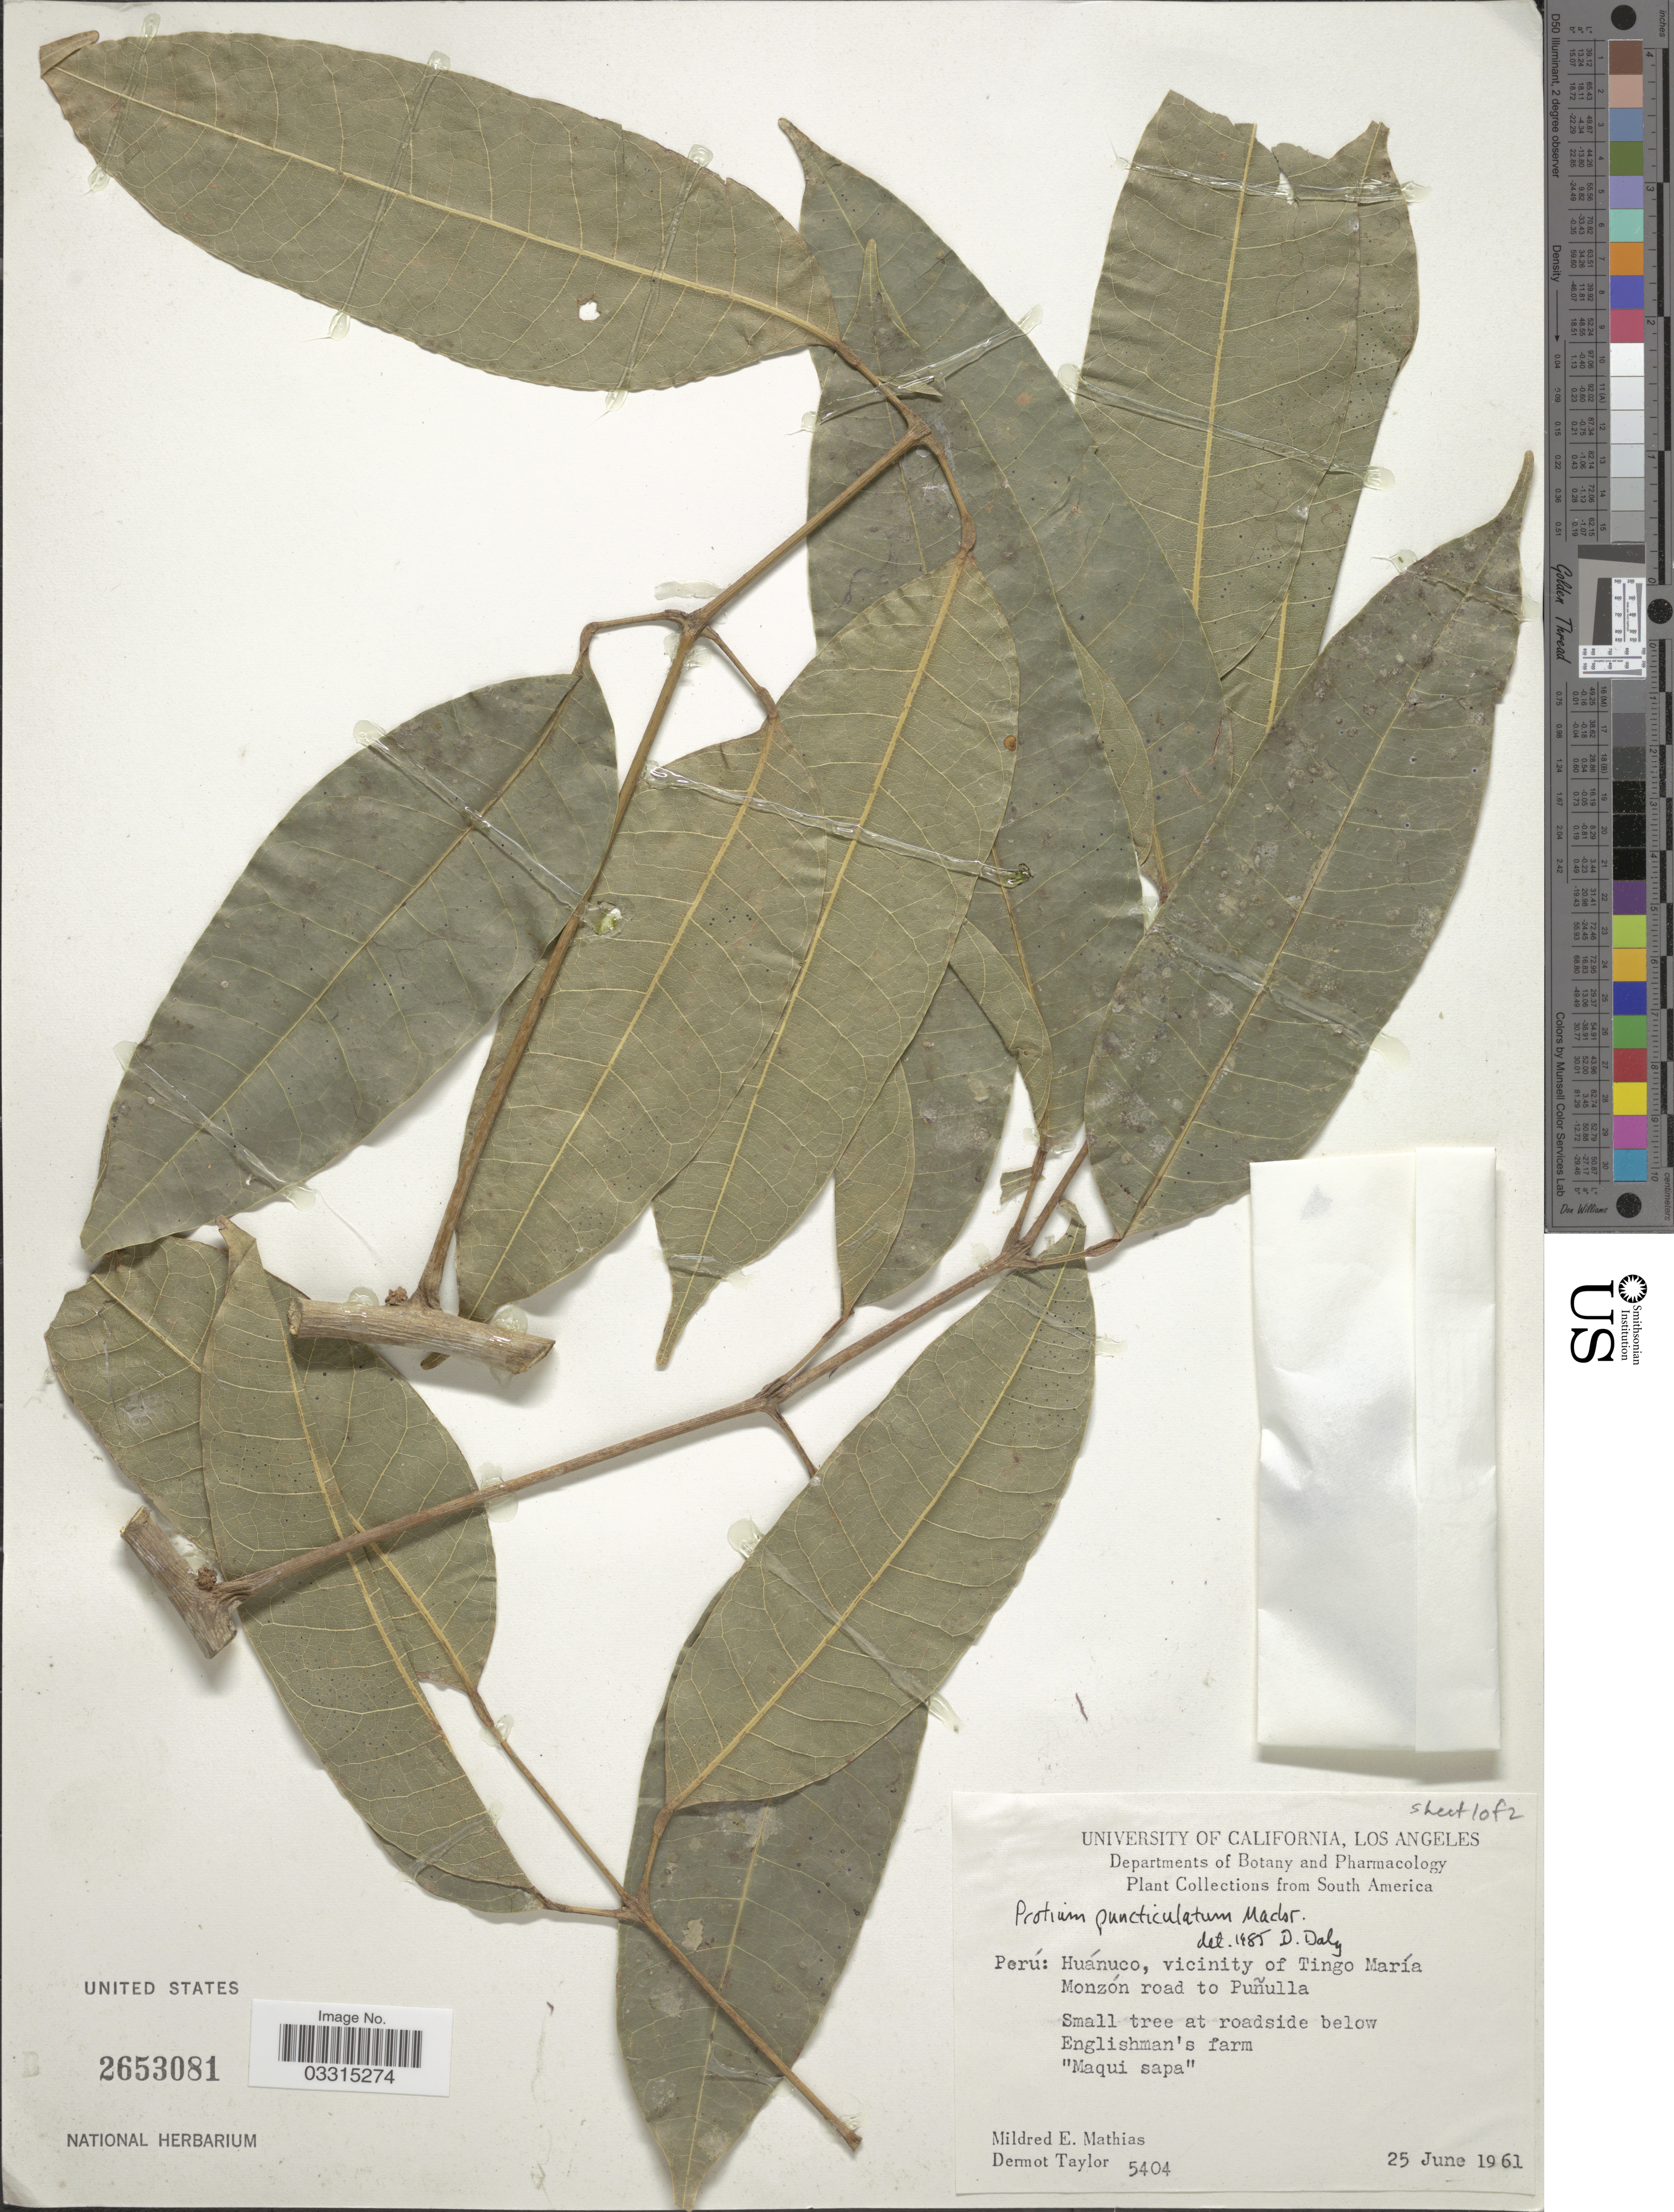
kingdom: Plantae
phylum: Tracheophyta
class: Magnoliopsida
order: Sapindales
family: Burseraceae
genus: Protium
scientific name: Protium puncticulatum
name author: J.F. Macbr.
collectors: M. E. Mathias & D. Taylor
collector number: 5404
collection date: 1961-06-25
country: Peru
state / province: Huánuco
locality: Vicinity of Tingo María Monzón road to Puñulla.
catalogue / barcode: US 2653081